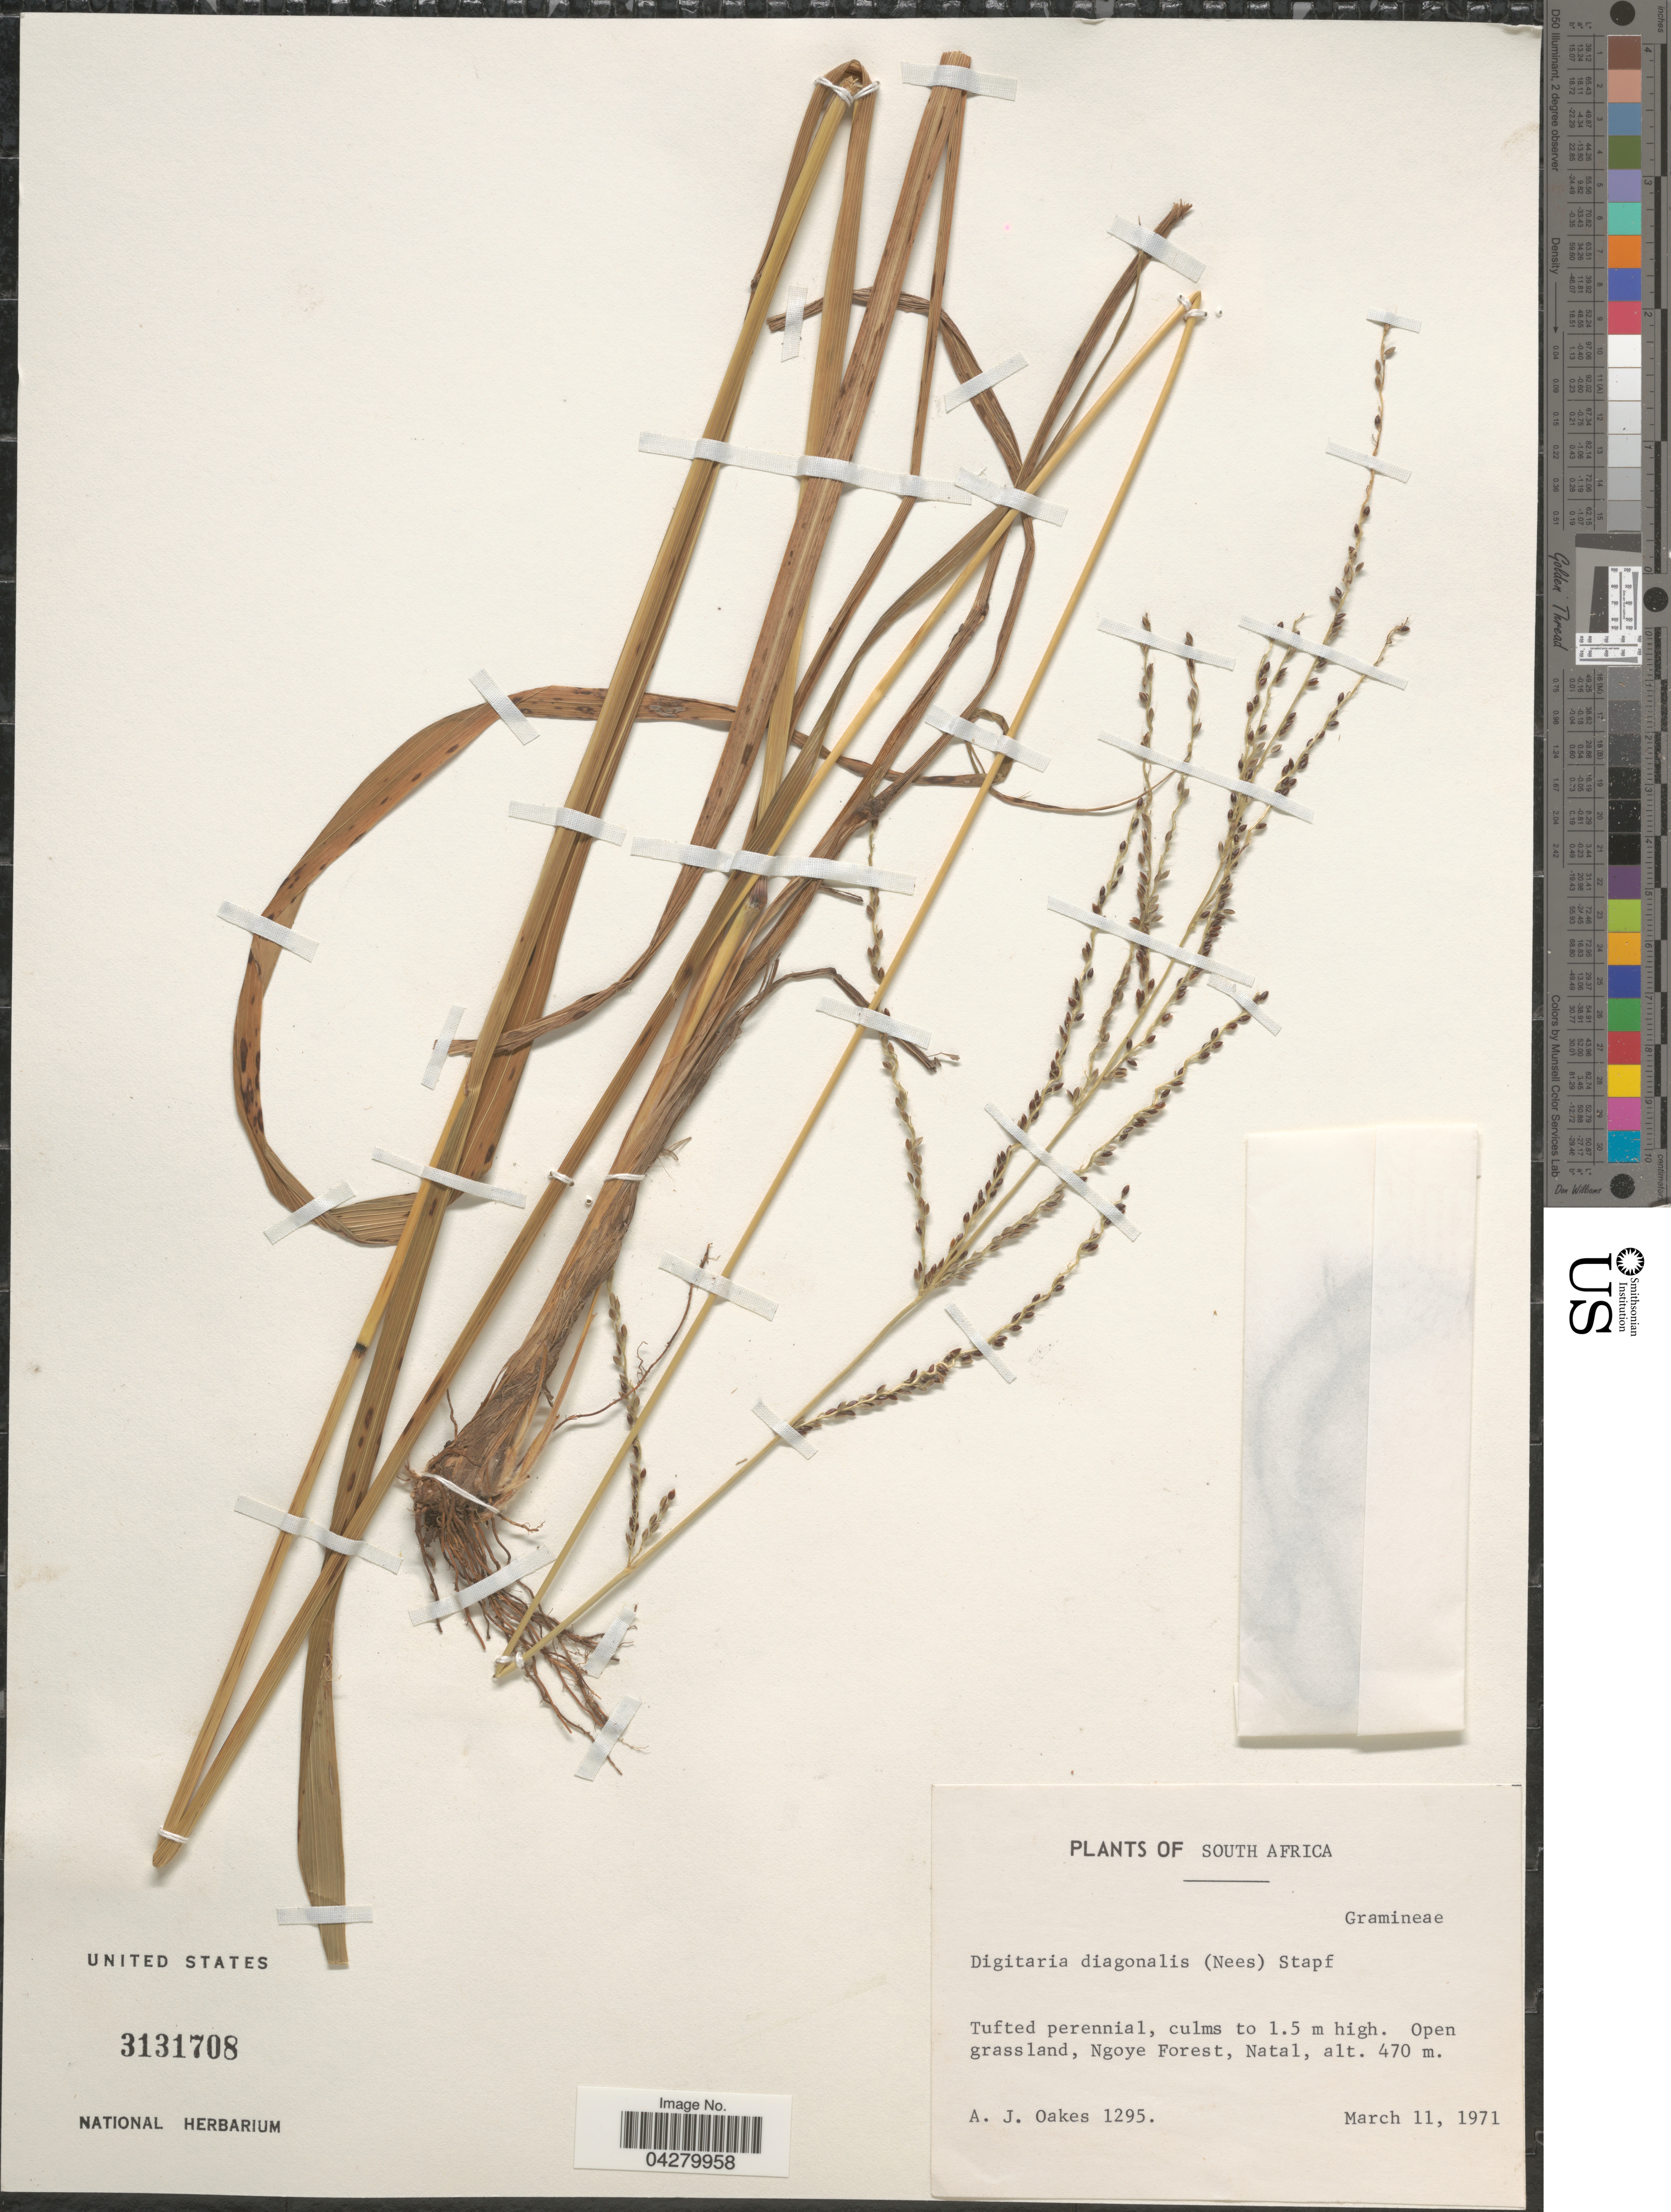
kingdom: Plantae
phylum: Tracheophyta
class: Liliopsida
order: Poales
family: Poaceae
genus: Digitaria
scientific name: Digitaria diagonalis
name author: (Nees) Stapf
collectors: A. Oakes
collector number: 1295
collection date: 1971-03-11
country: South Africa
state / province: KwaZulu-Natal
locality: Ngoye Forest, Natal.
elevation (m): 470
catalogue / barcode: US 3131708